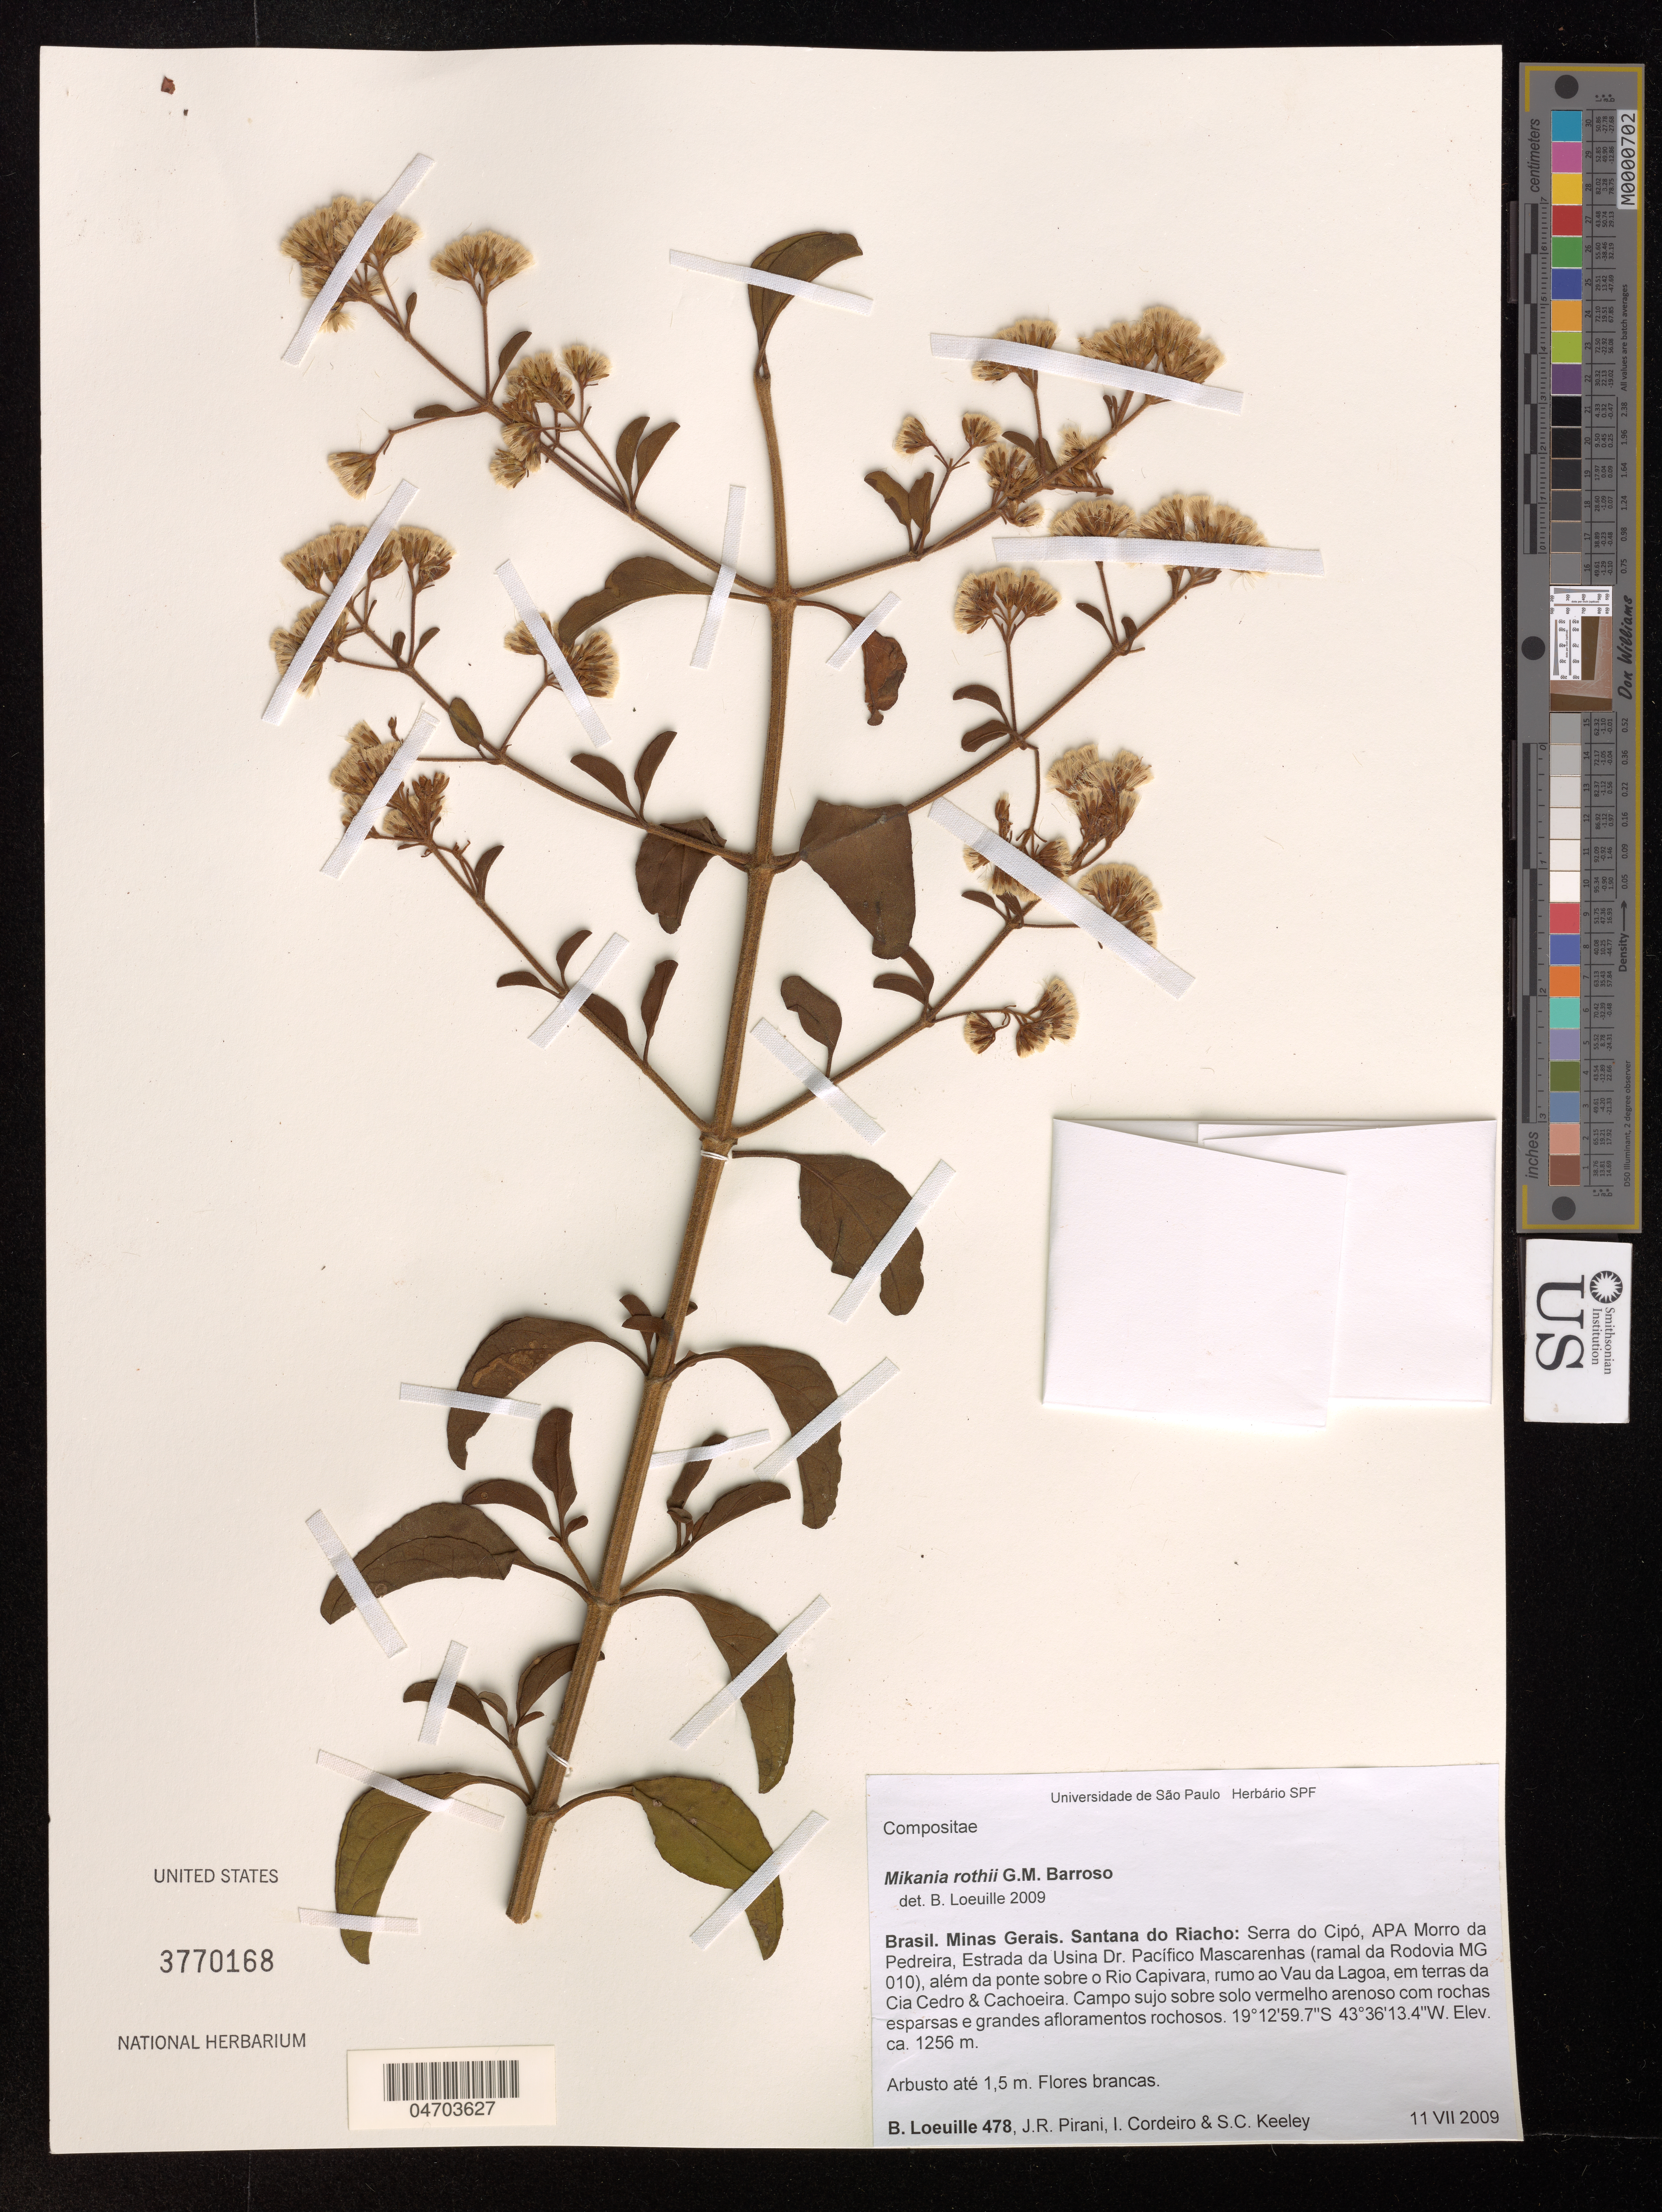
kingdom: Plantae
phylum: Tracheophyta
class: Magnoliopsida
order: Asterales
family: Asteraceae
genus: Mikania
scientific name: Mikania rothii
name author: G.M. Barroso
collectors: B. Loeuille, J. R. Pirani, I. Cordeiro & S. C. Keeley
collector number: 478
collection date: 2009-07-11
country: Brazil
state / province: Minas Gerais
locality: Santana do Riacho: Serra do Cipó. APA Morro da Pedreira, Estrada da Usina Dr. Pacífico Mascarenhas (ramal da Rodovia MG 010), além da ponte sobre o Rio Capivara, rumi ao Vau da Lagoa, em terras da Cia Cedro & Cachoeira.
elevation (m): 1256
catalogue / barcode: US 3770168